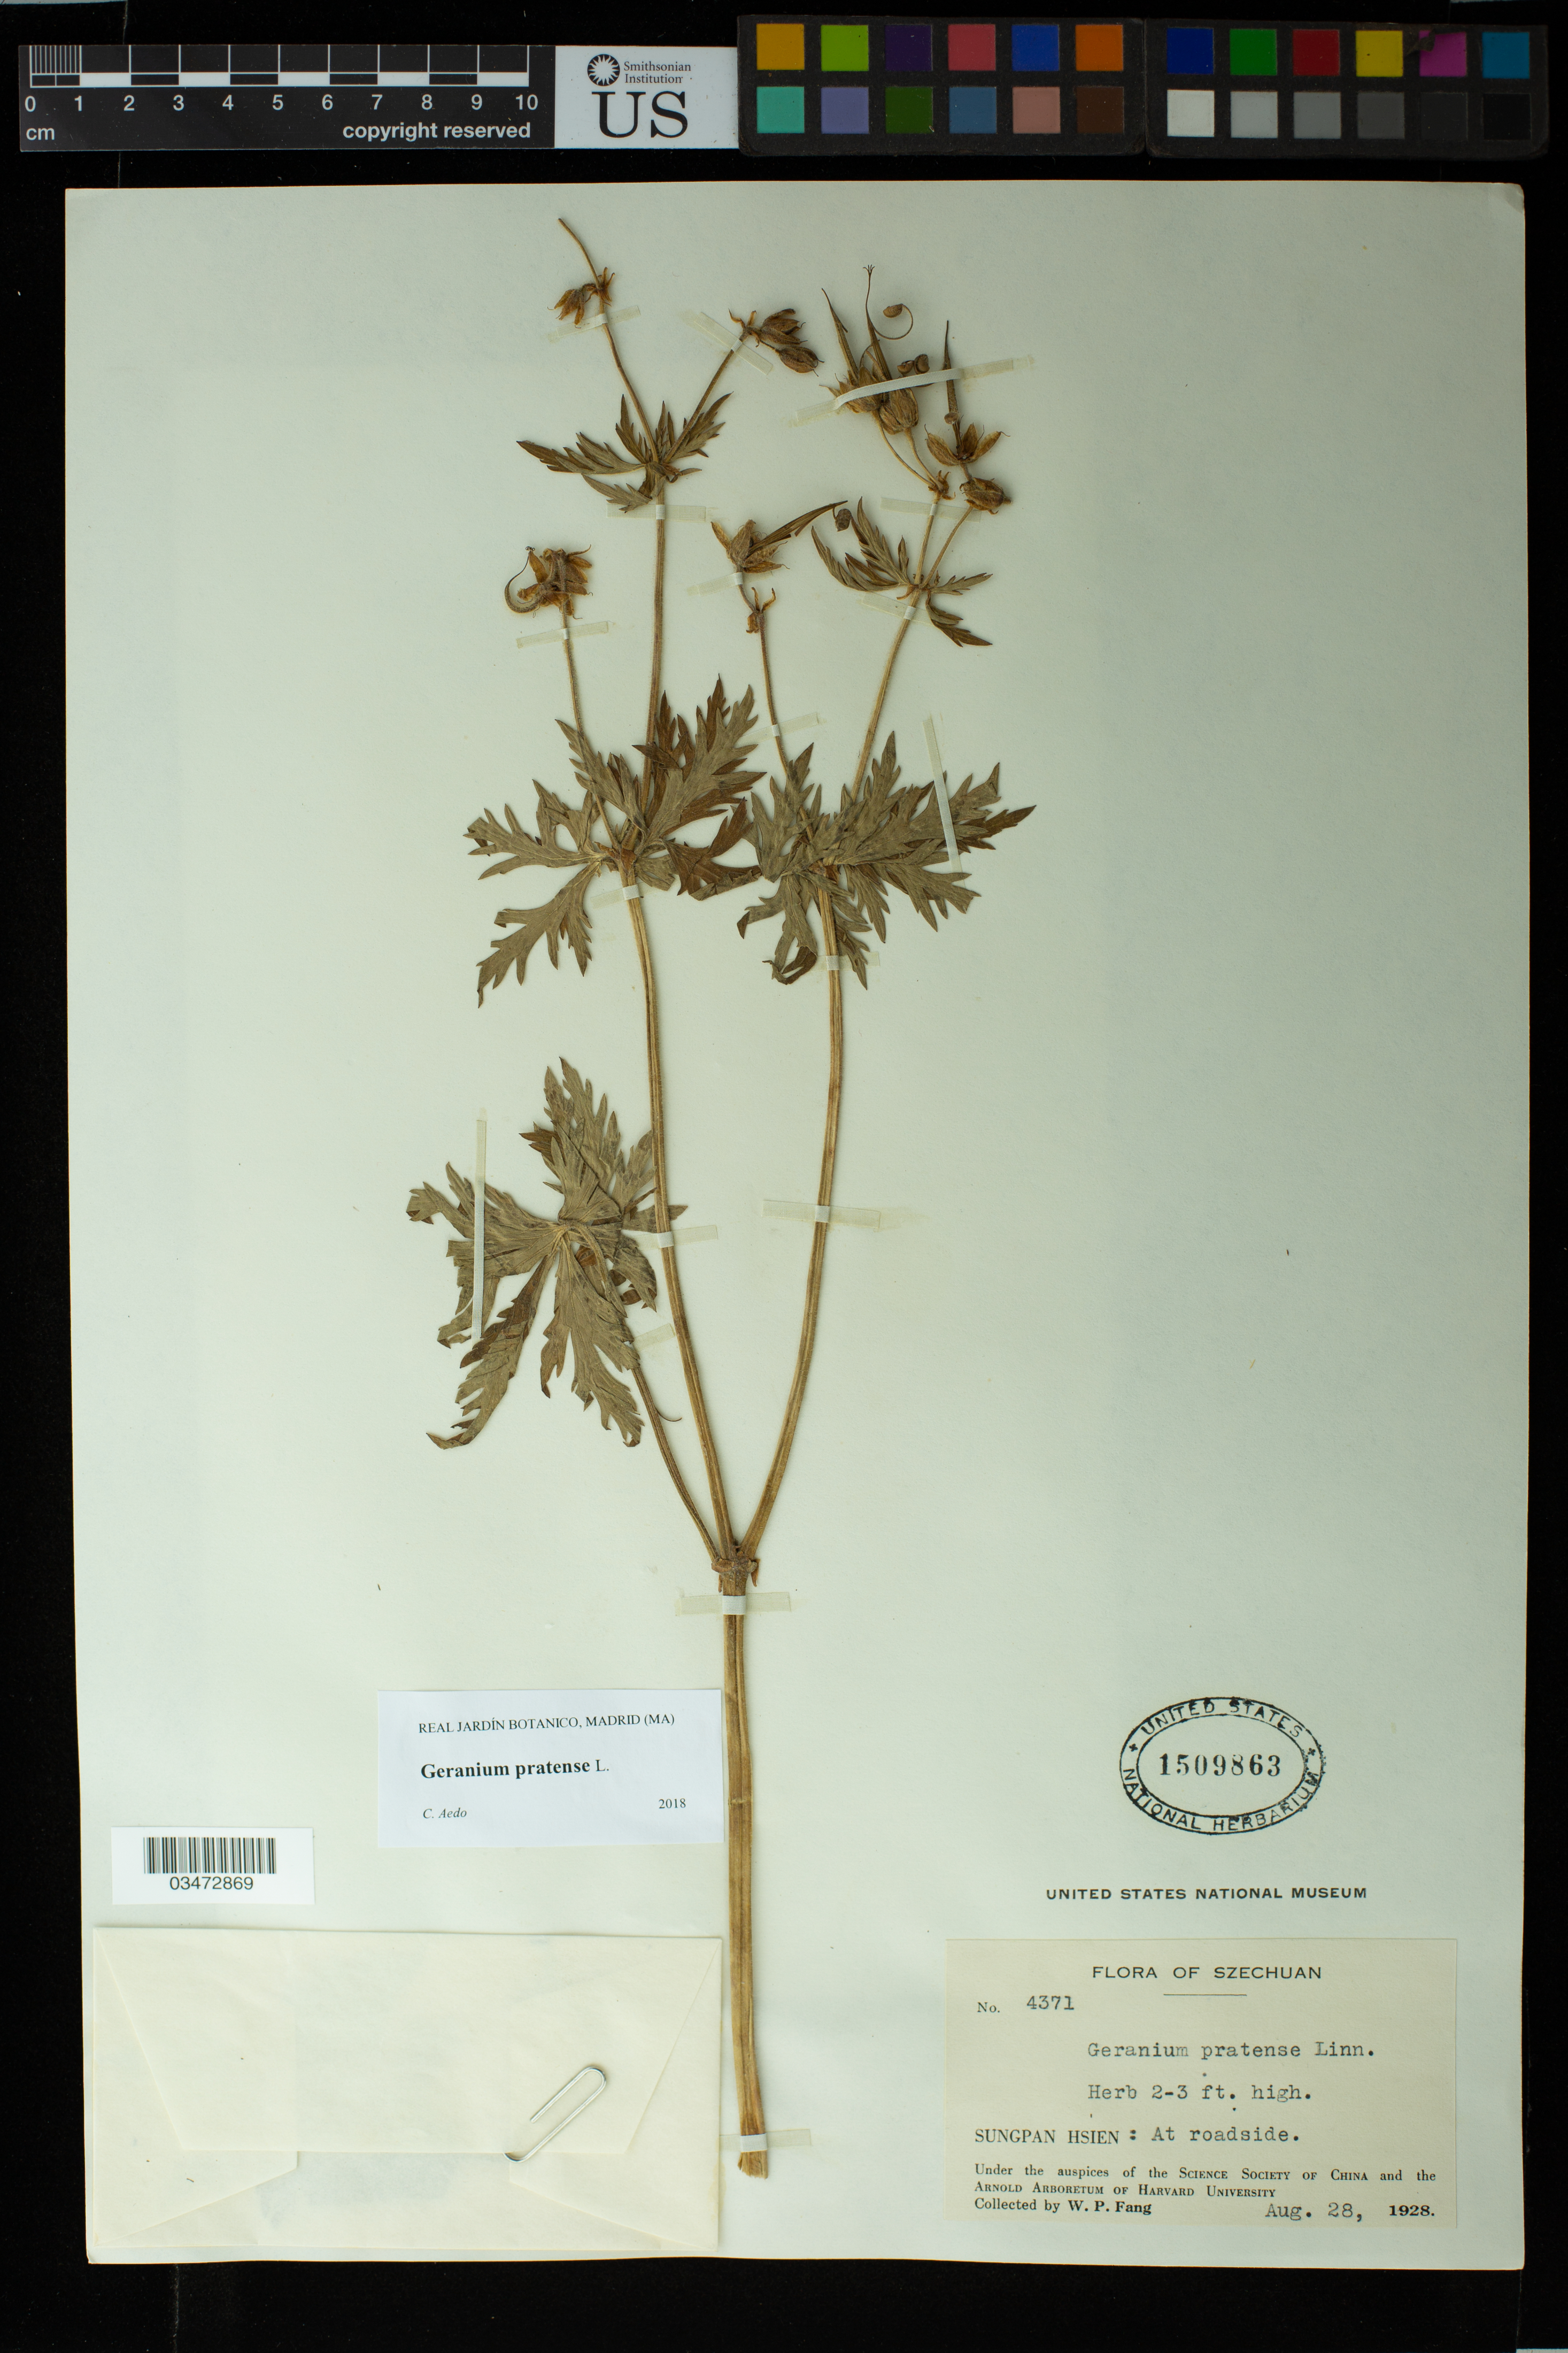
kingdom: Plantae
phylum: Tracheophyta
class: Magnoliopsida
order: Geraniales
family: Geraniaceae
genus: Geranium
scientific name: Geranium pratense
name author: L.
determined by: Aedo, C.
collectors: W. P. Fang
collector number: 4371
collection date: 1928-08-28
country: China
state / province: Sichuan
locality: Szechuan, Sungpan Hsien: At roadside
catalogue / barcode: US 1509863